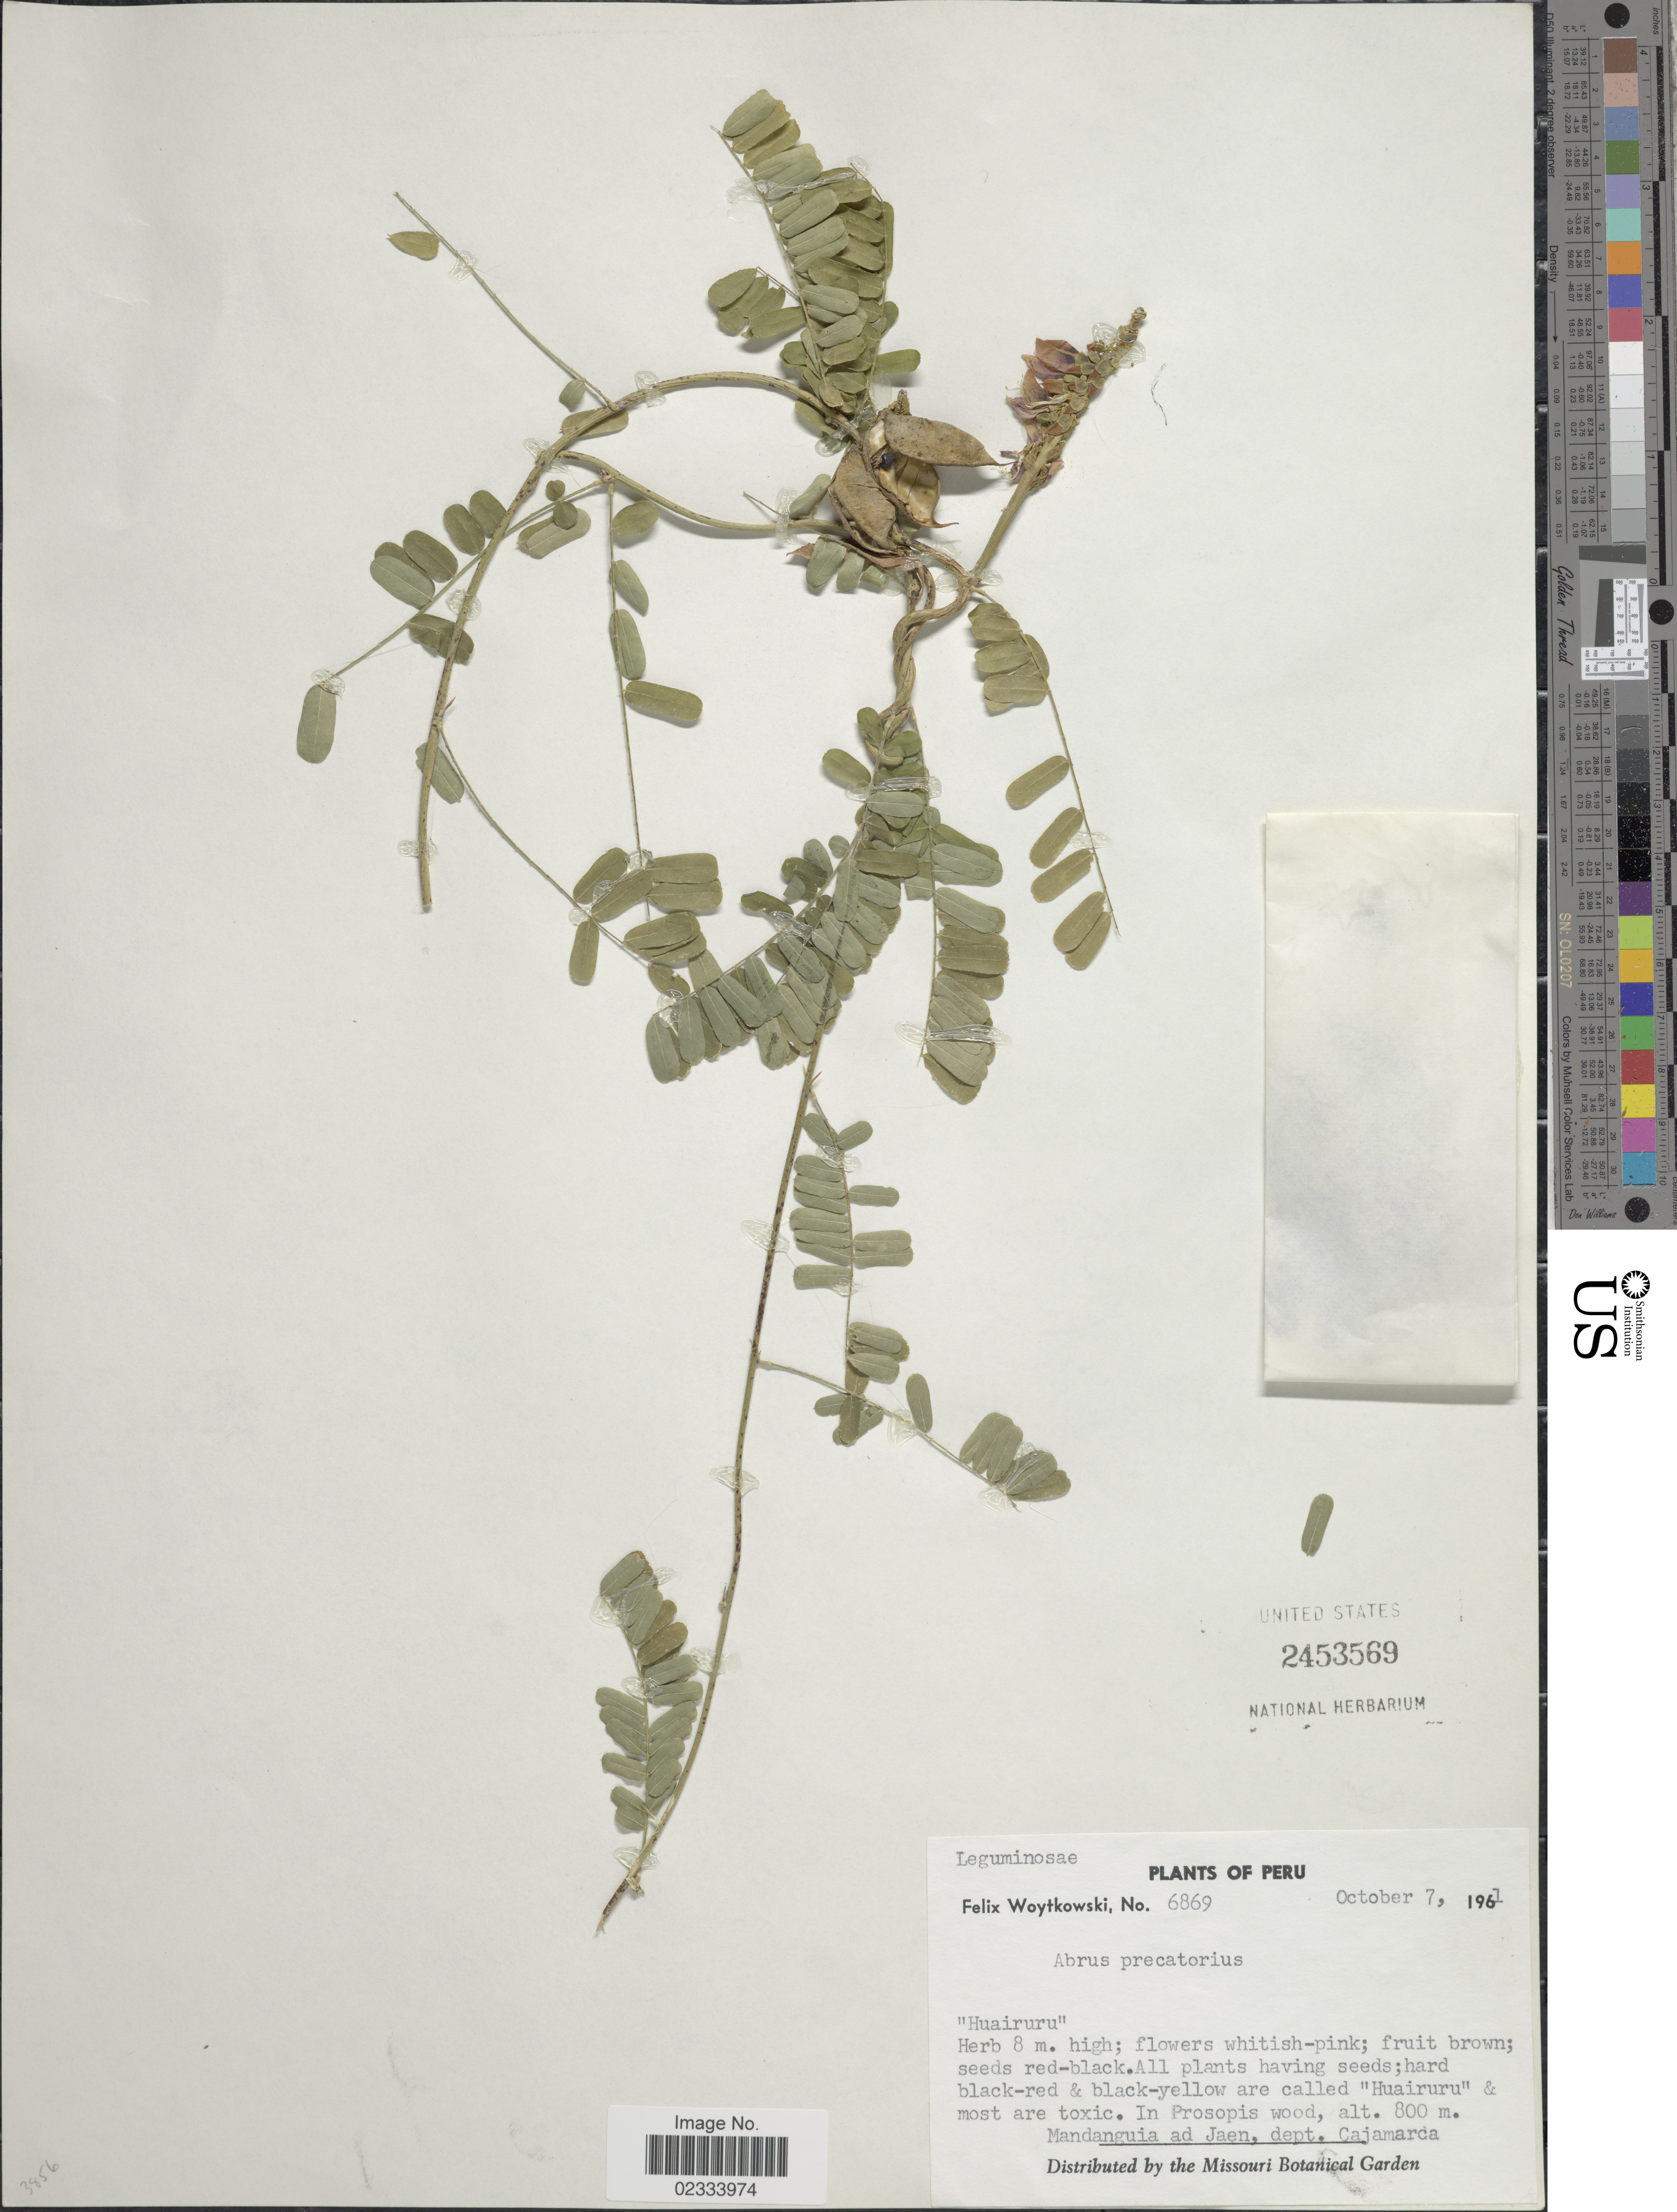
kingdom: Plantae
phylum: Tracheophyta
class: Magnoliopsida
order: Fabales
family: Fabaceae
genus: Abrus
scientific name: Abrus precatorius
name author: L.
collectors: F. Woytkowski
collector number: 6869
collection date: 1961-10-07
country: Peru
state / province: Cajamarca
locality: Mandanguia ad Jaen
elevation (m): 800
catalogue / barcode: US 2453569